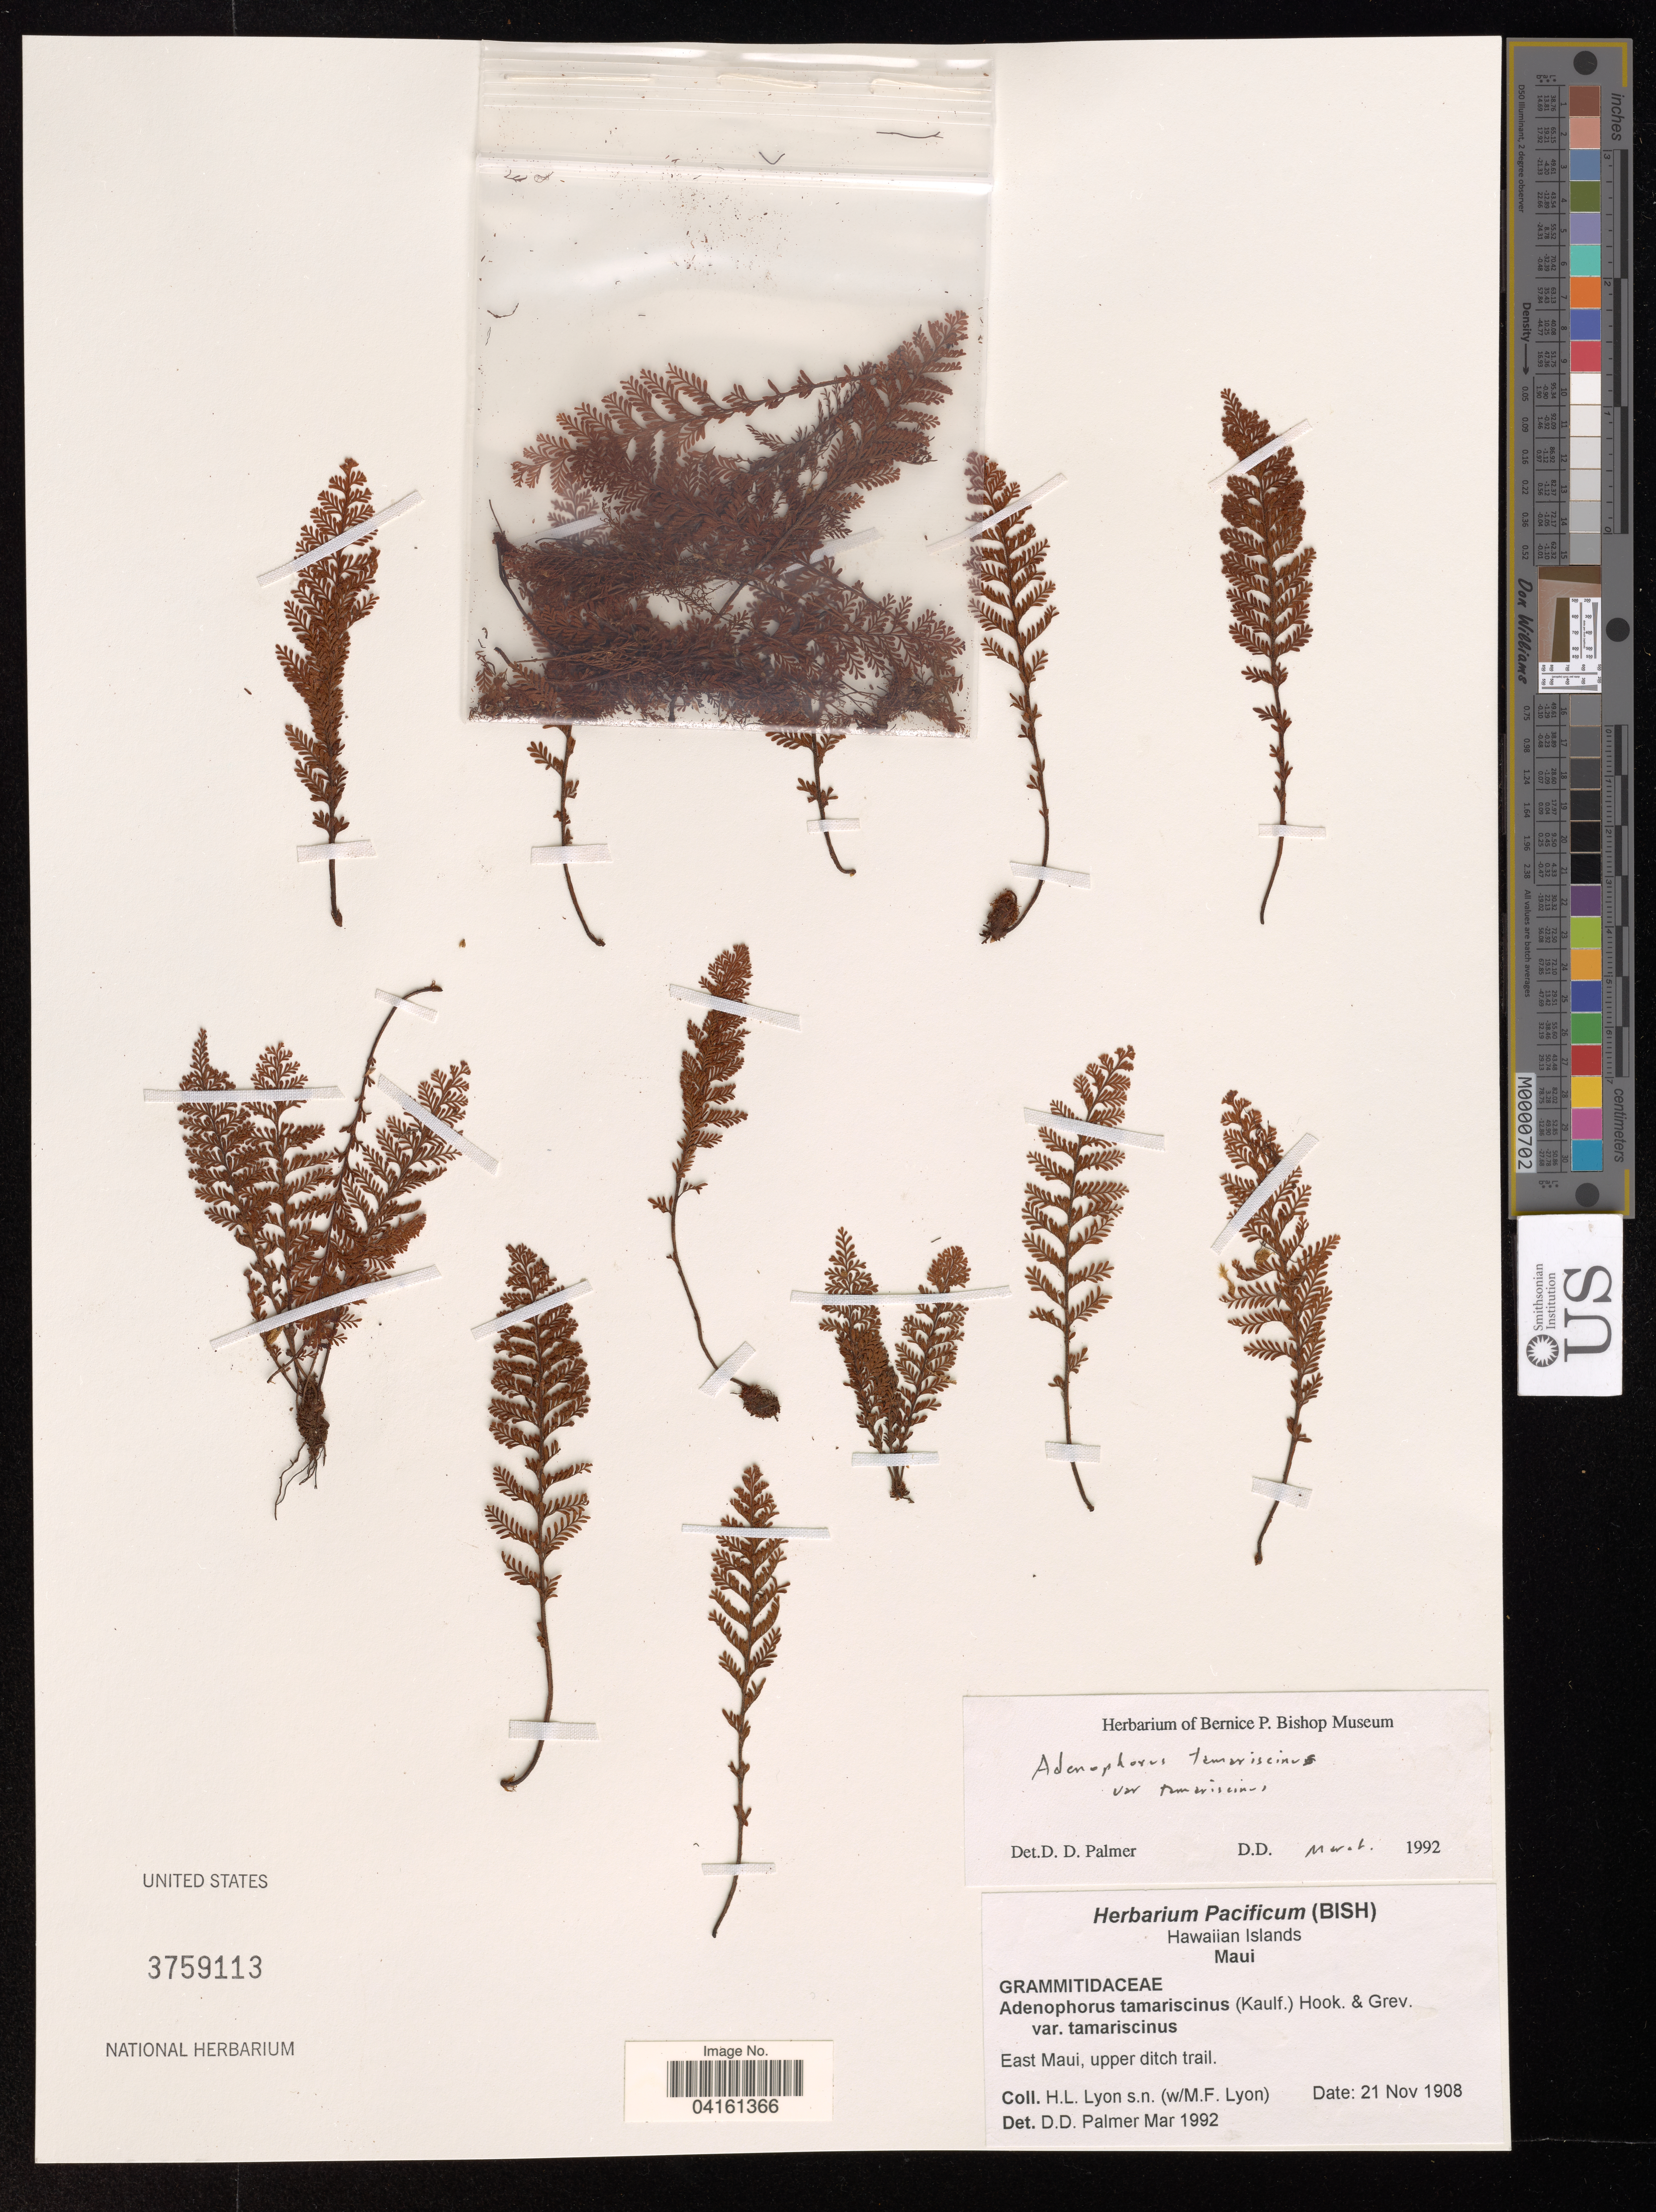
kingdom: Plantae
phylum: Tracheophyta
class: Polypodiopsida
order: Polypodiales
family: Polypodiaceae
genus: Adenophorus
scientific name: Adenophorus tamariscinus var. tamariscinus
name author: Hook. & Grev.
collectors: H. Lyon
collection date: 1908-11-21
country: United States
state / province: Hawaii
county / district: Maui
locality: East Maui, upper ditch trail.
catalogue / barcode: US 3759113